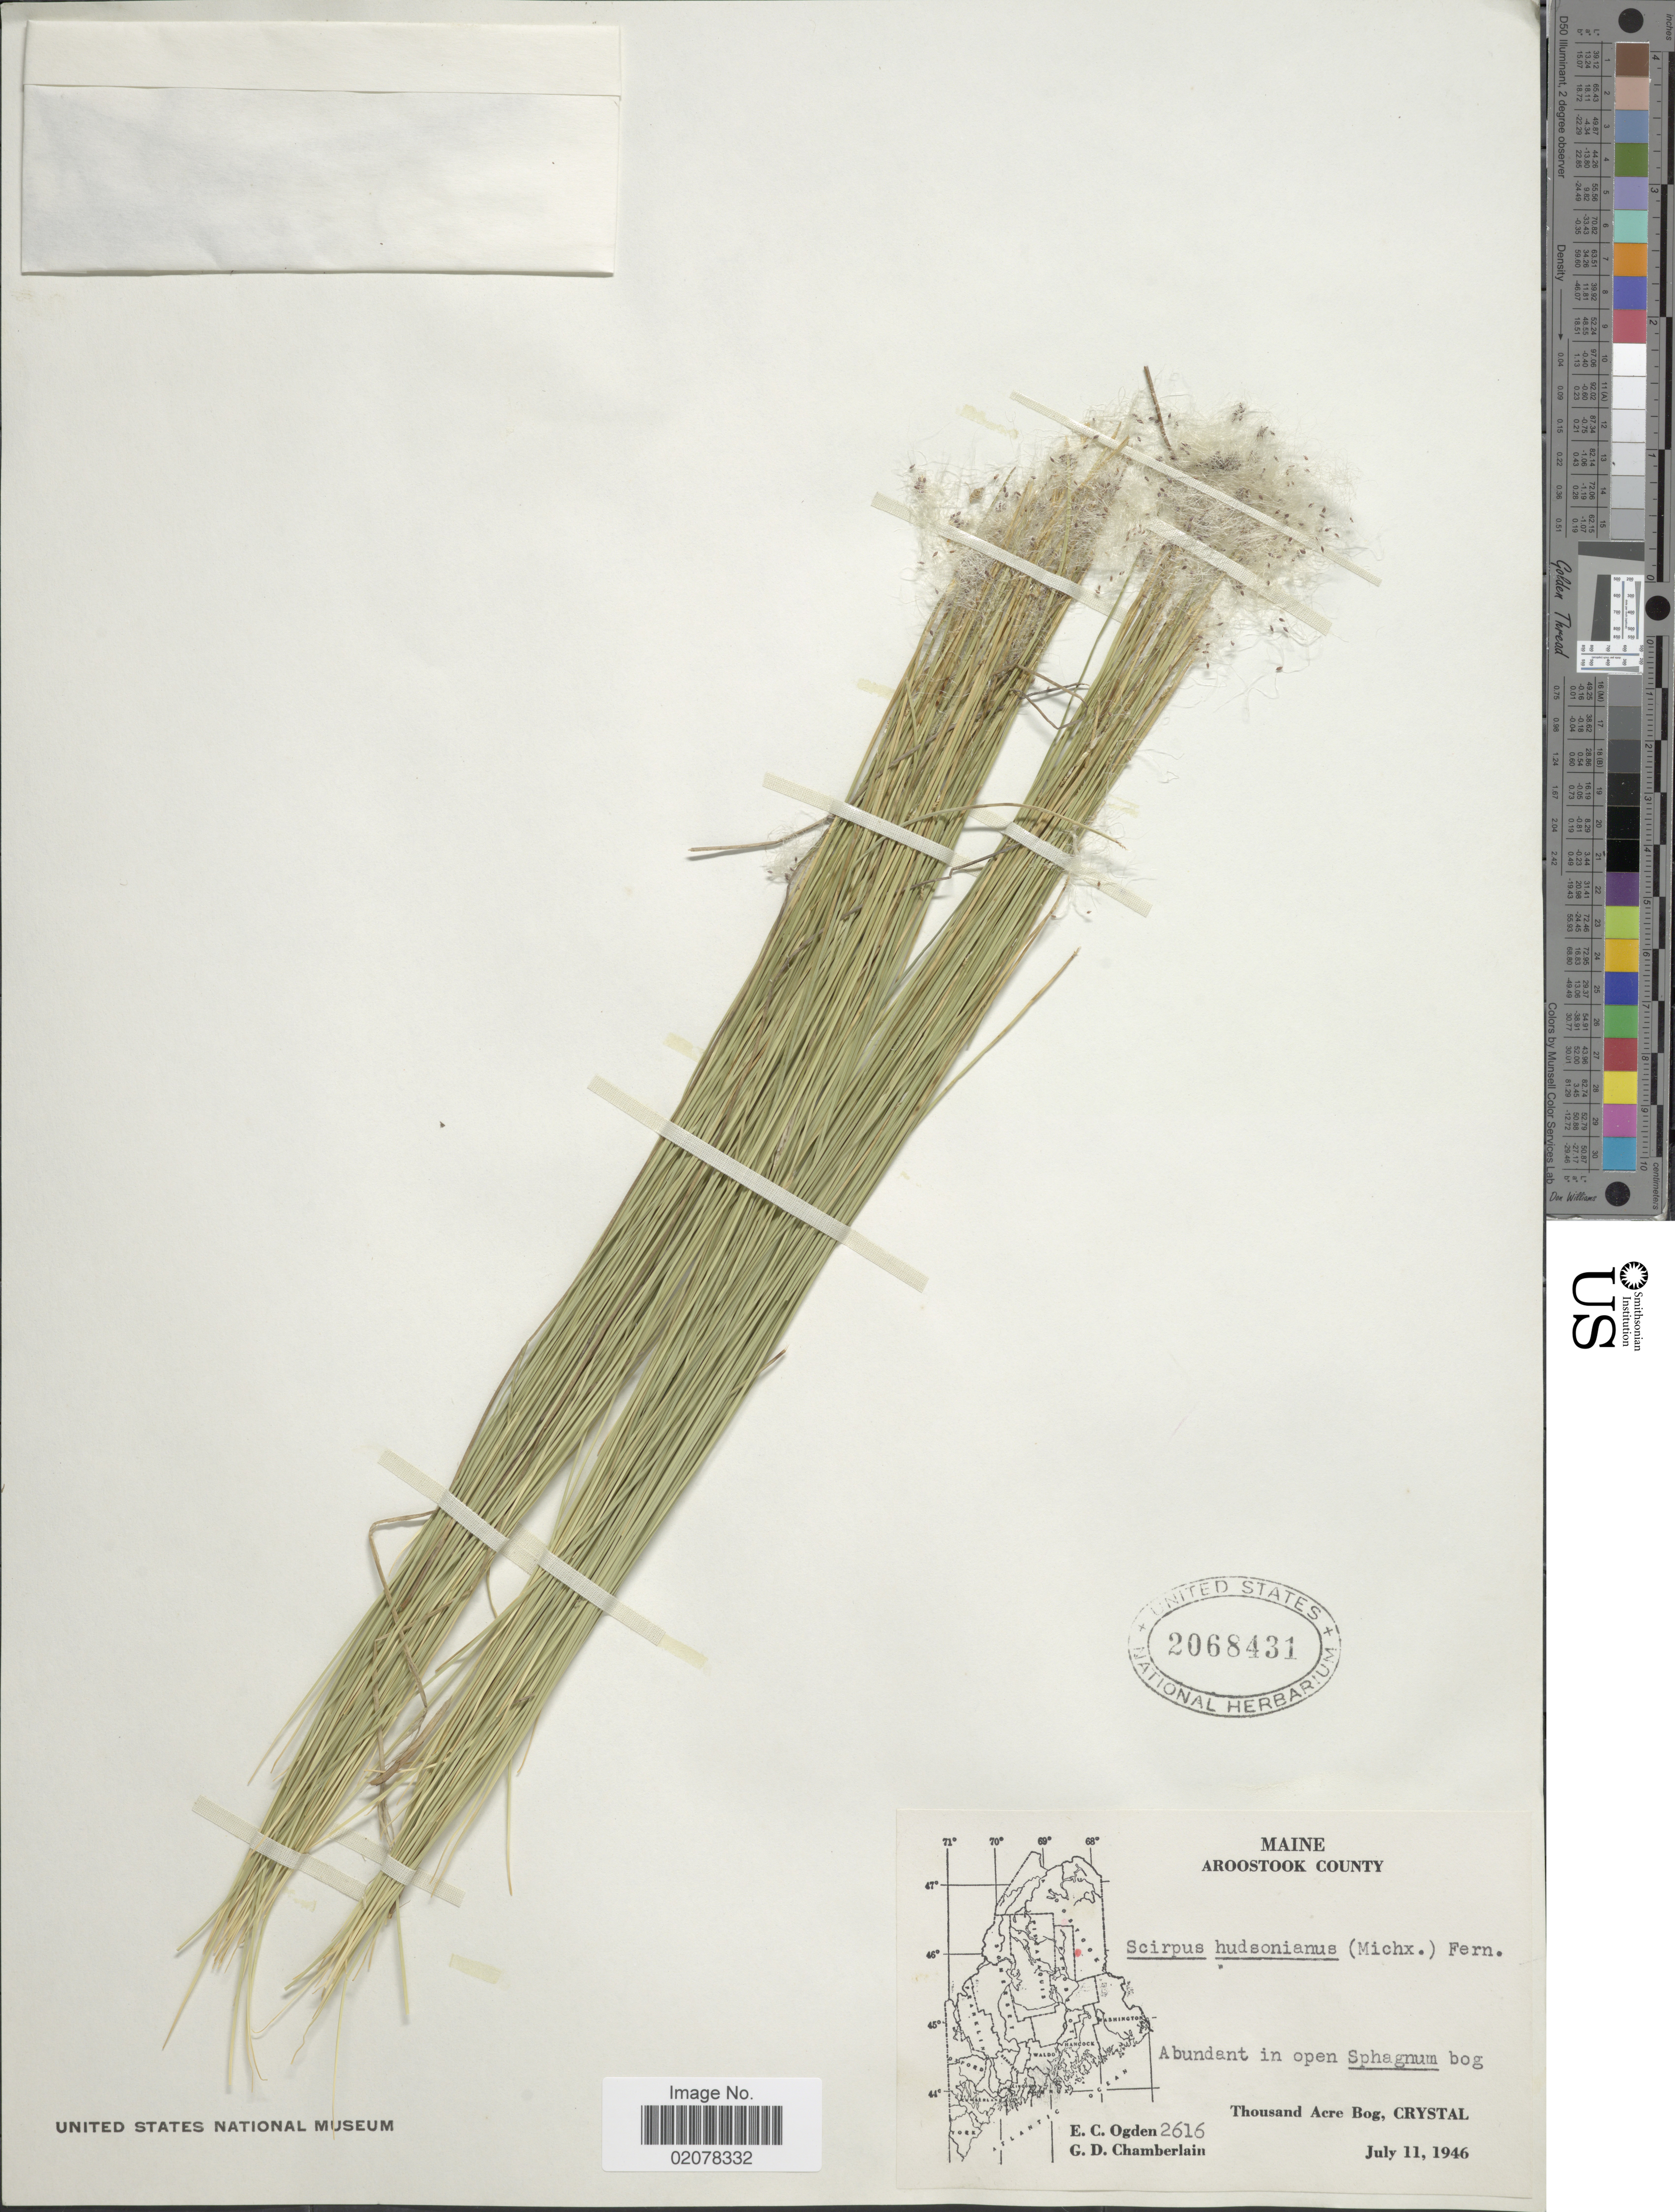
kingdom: Plantae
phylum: Tracheophyta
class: Liliopsida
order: Poales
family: Cyperaceae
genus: Trichophorum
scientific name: Trichophorum alpinum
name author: (L.) Pers.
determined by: Strong, M. T., (US), Smithsonian Institution - National Museum of Natural History (UNITED STATES)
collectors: E. Ogden & G. D. Chamberlain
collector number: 2616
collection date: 1946-07-11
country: United States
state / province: Maine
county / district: Aroostook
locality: thousand Acre Bog, Crystal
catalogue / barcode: US 2068431